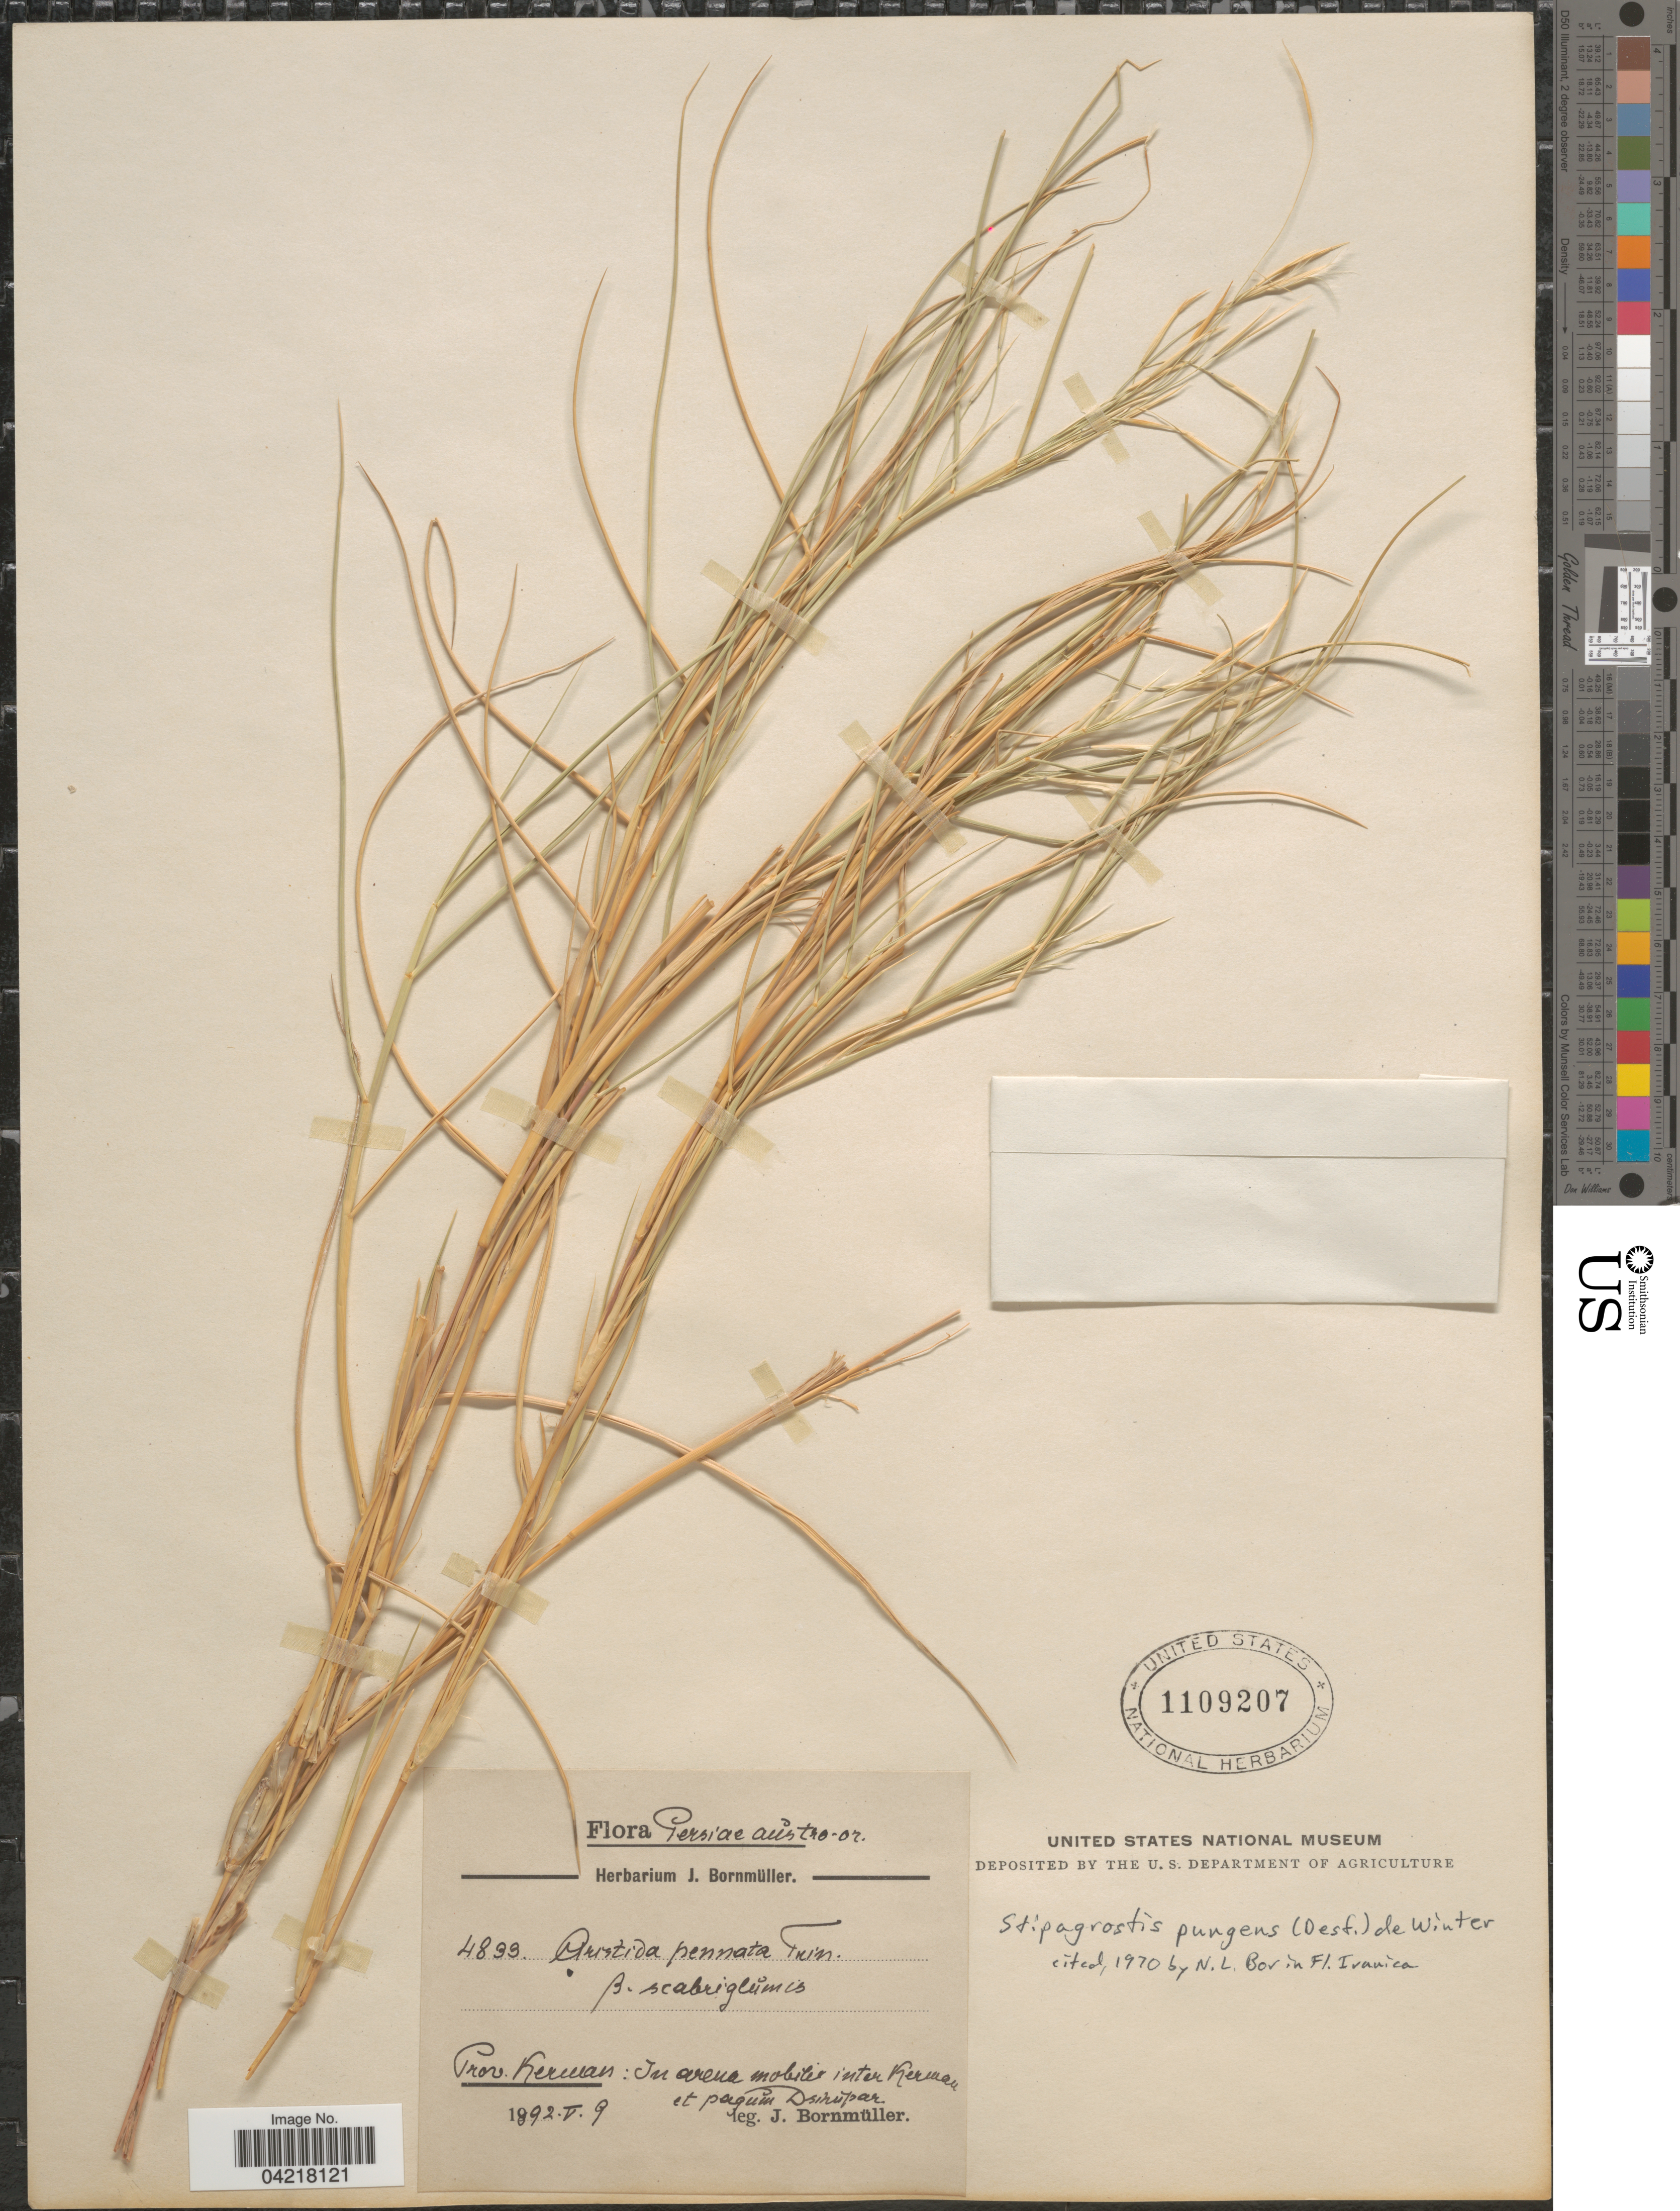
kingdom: Plantae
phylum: Tracheophyta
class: Liliopsida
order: Poales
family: Poaceae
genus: Stipagrostis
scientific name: Stipagrostis pungens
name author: (Desf.) De Winter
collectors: J. Bornmüller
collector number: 4833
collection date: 1892-05-09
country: Iran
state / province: Kerman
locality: Persiae aůstro-or. In arena mobilis inter Kerman et pagům Dsihupar.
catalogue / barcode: US 1109207